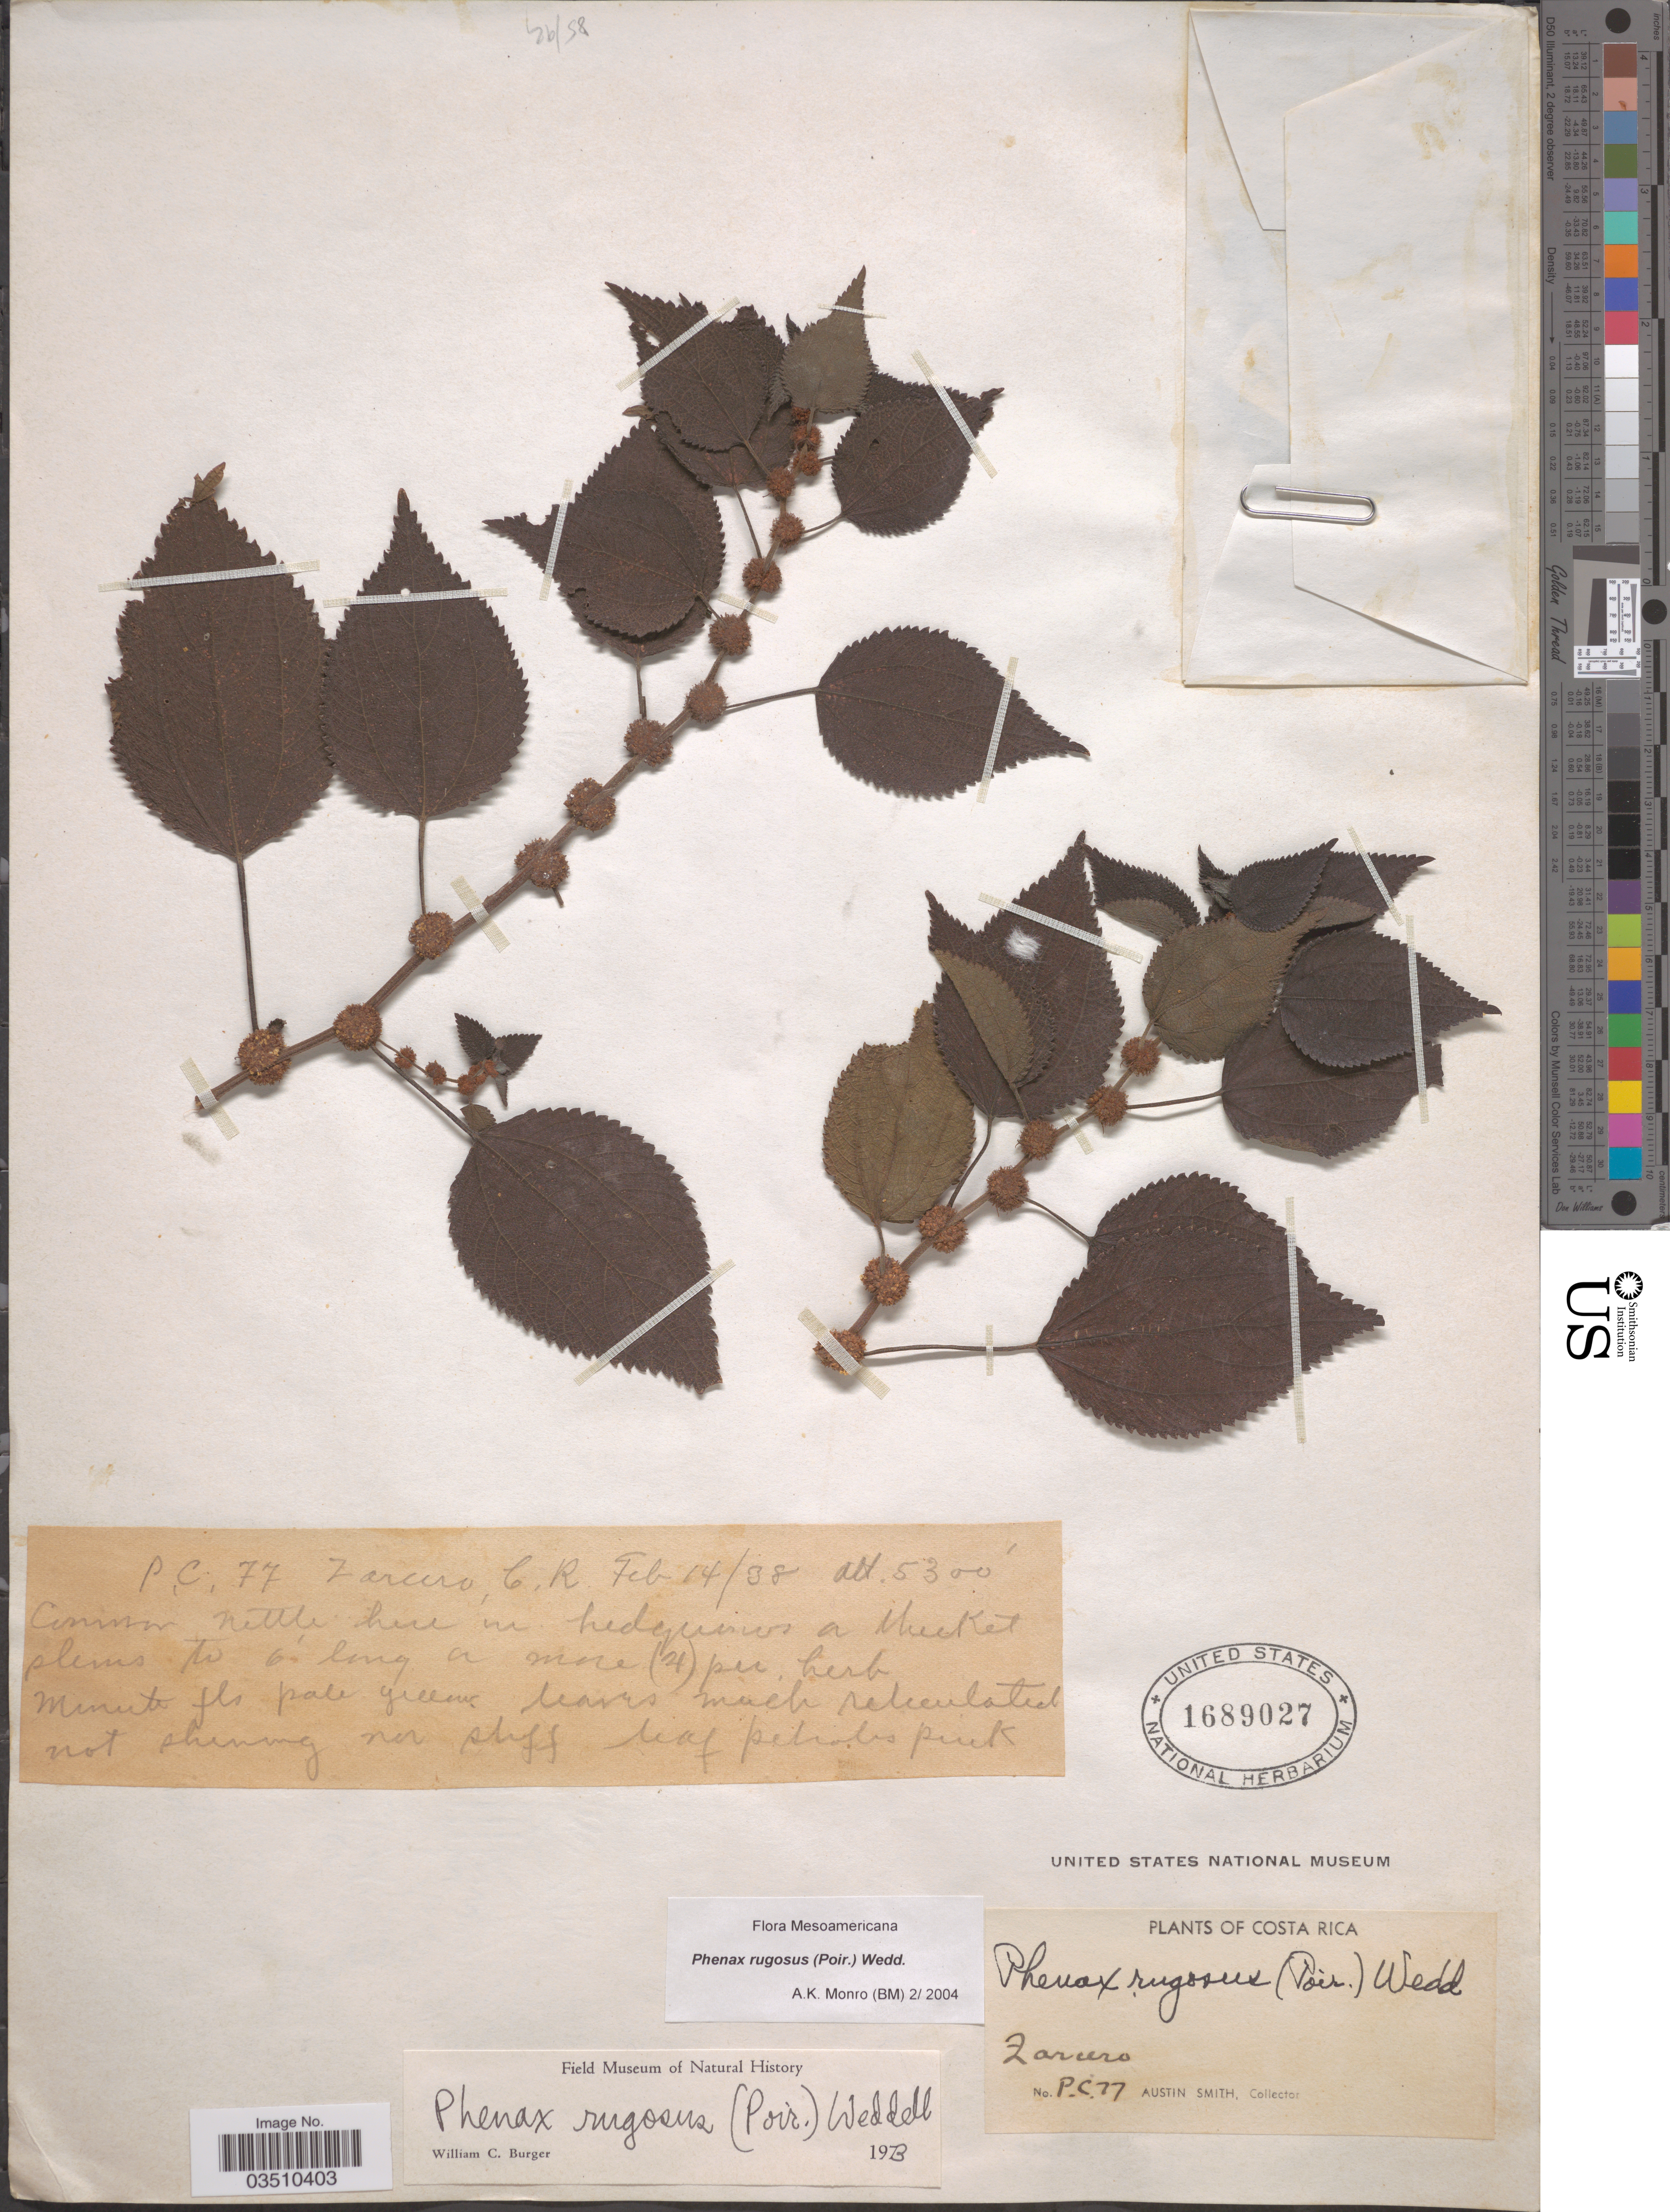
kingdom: Plantae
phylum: Tracheophyta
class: Magnoliopsida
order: Rosales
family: Urticaceae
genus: Phenax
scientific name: Phenax rugosus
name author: (Poir.) Wedd.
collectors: Aust P. Smith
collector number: PC77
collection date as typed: Transcribed d/m/y: 14/2/38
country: Costa Rica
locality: Zarcero.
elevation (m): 1615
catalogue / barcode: US 1689027